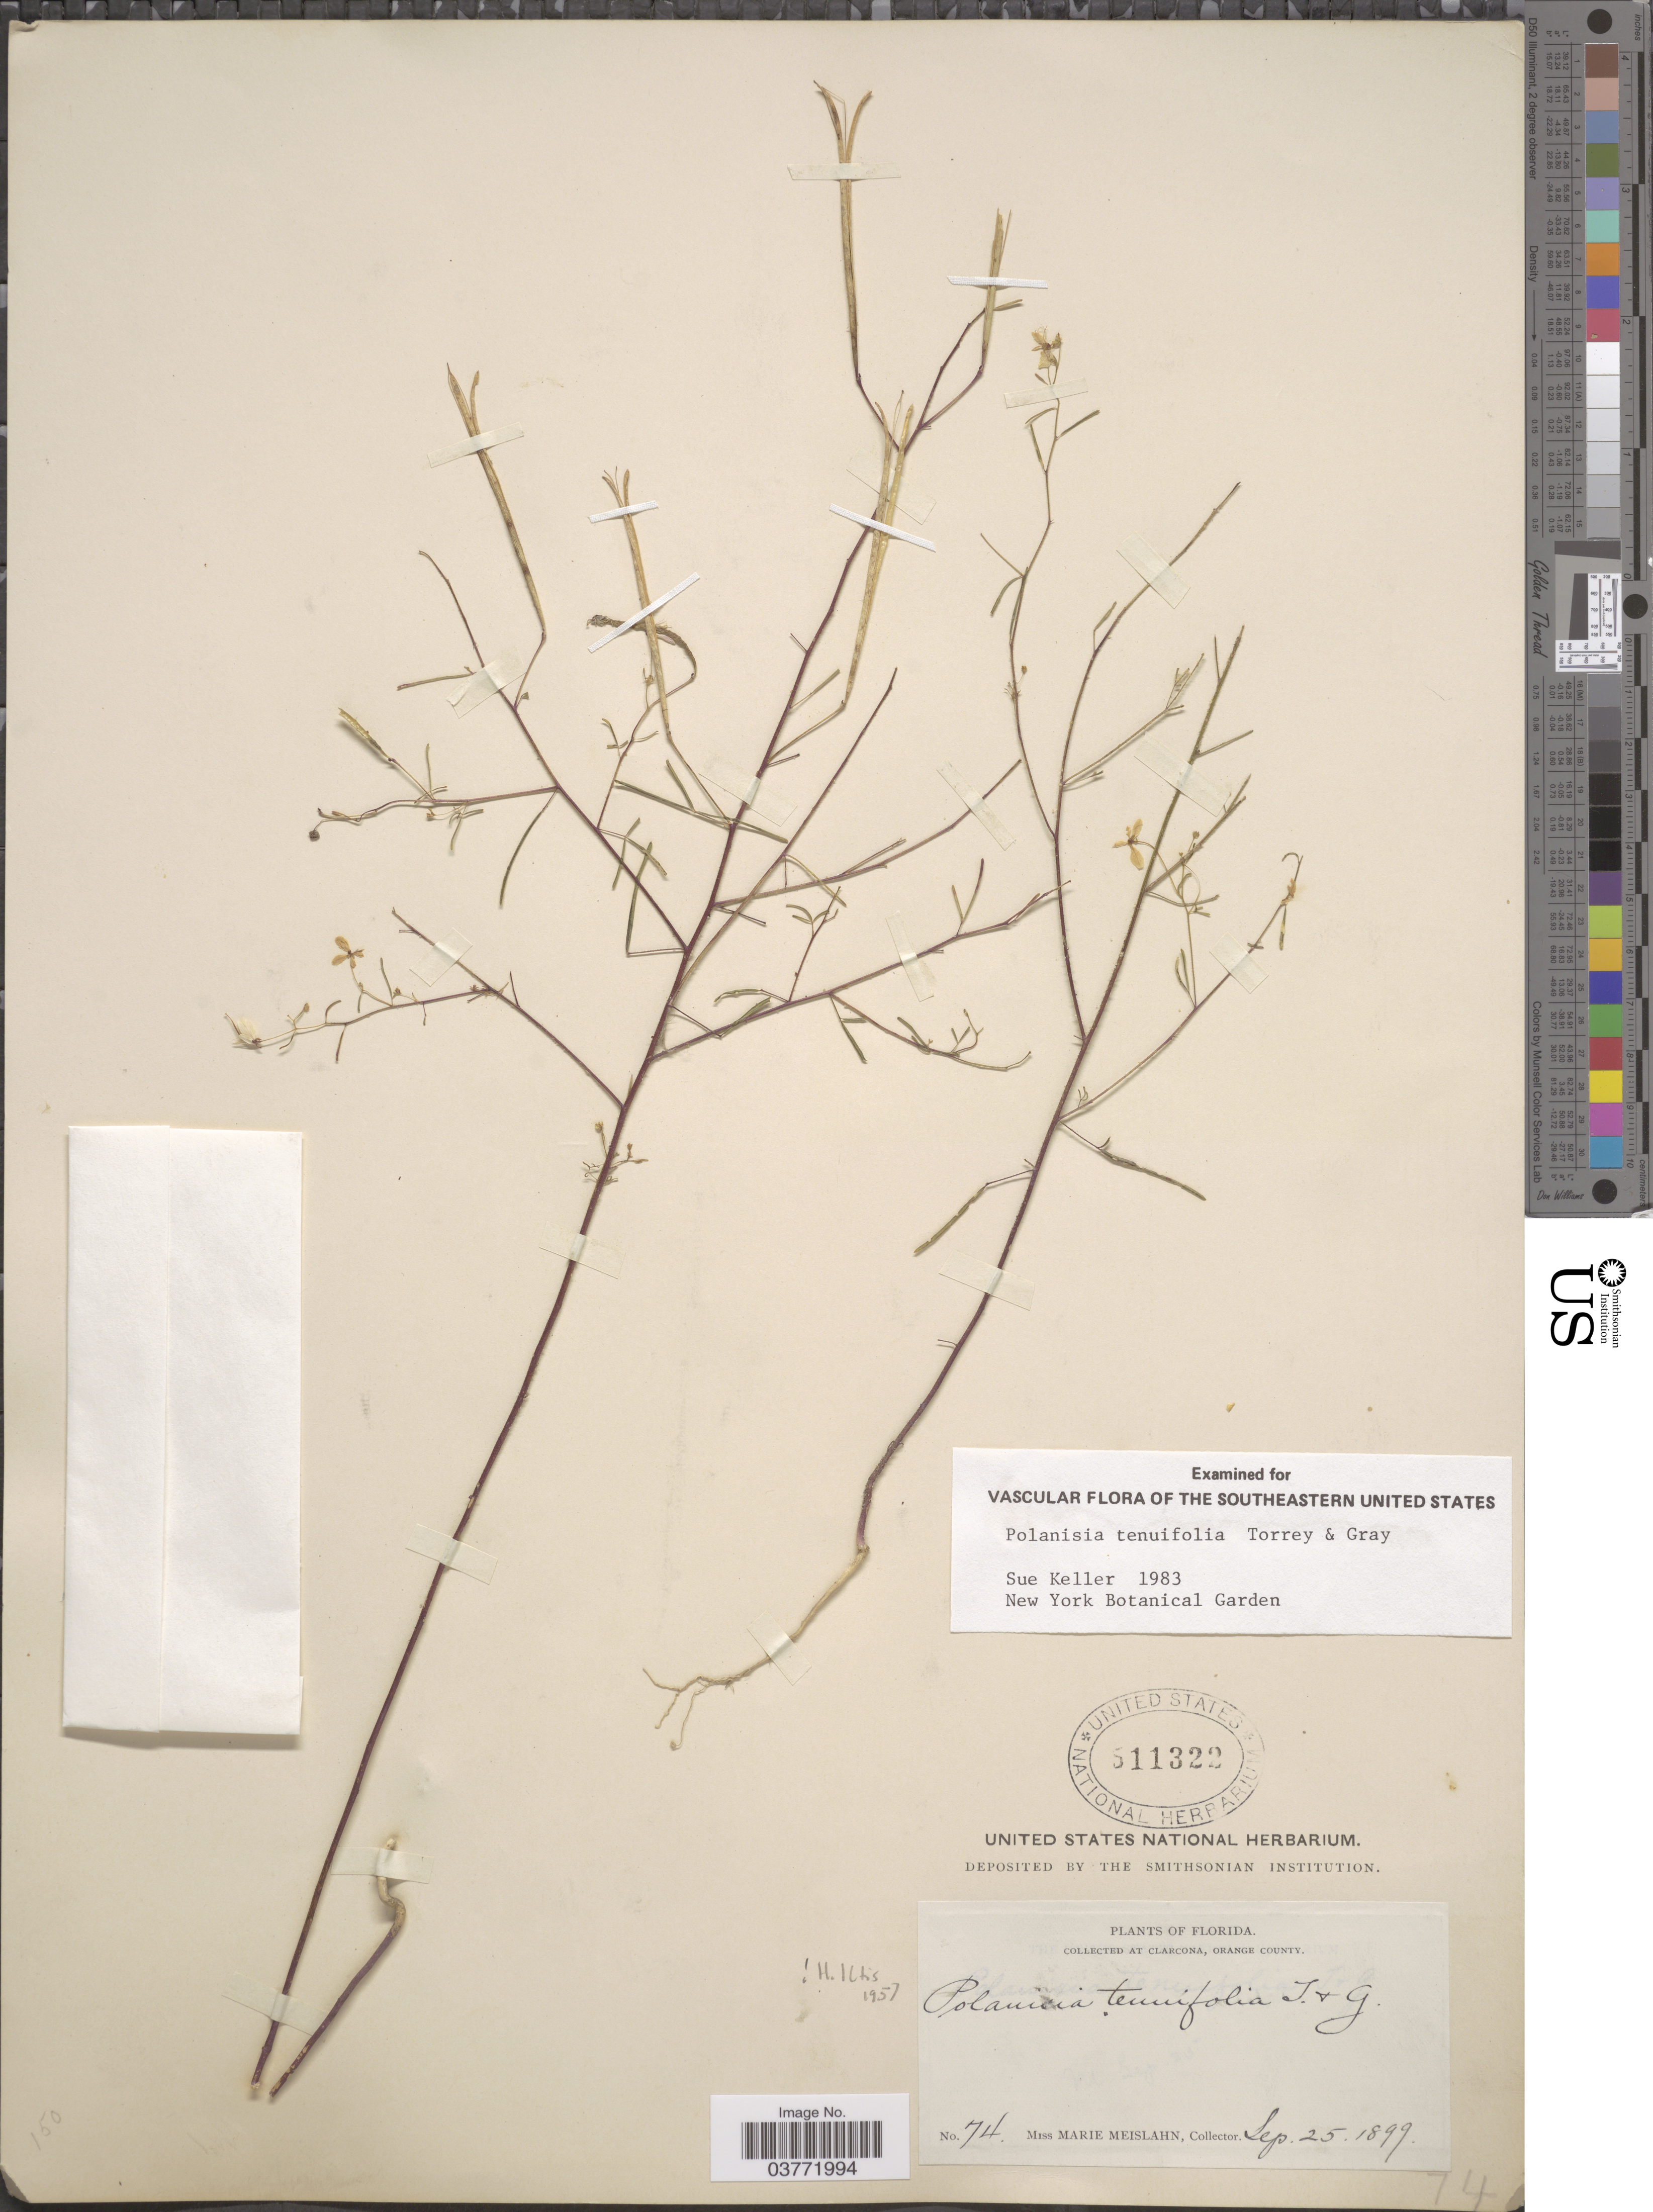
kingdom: Plantae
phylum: Tracheophyta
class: Magnoliopsida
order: Brassicales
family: Cleomaceae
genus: Polanisia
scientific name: Polanisia tenuifolia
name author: Torr. & A. Gray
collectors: M. Meislahn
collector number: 74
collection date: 1899-09-25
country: United States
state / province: Florida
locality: Clarcona, Orange County.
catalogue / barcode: US 511322